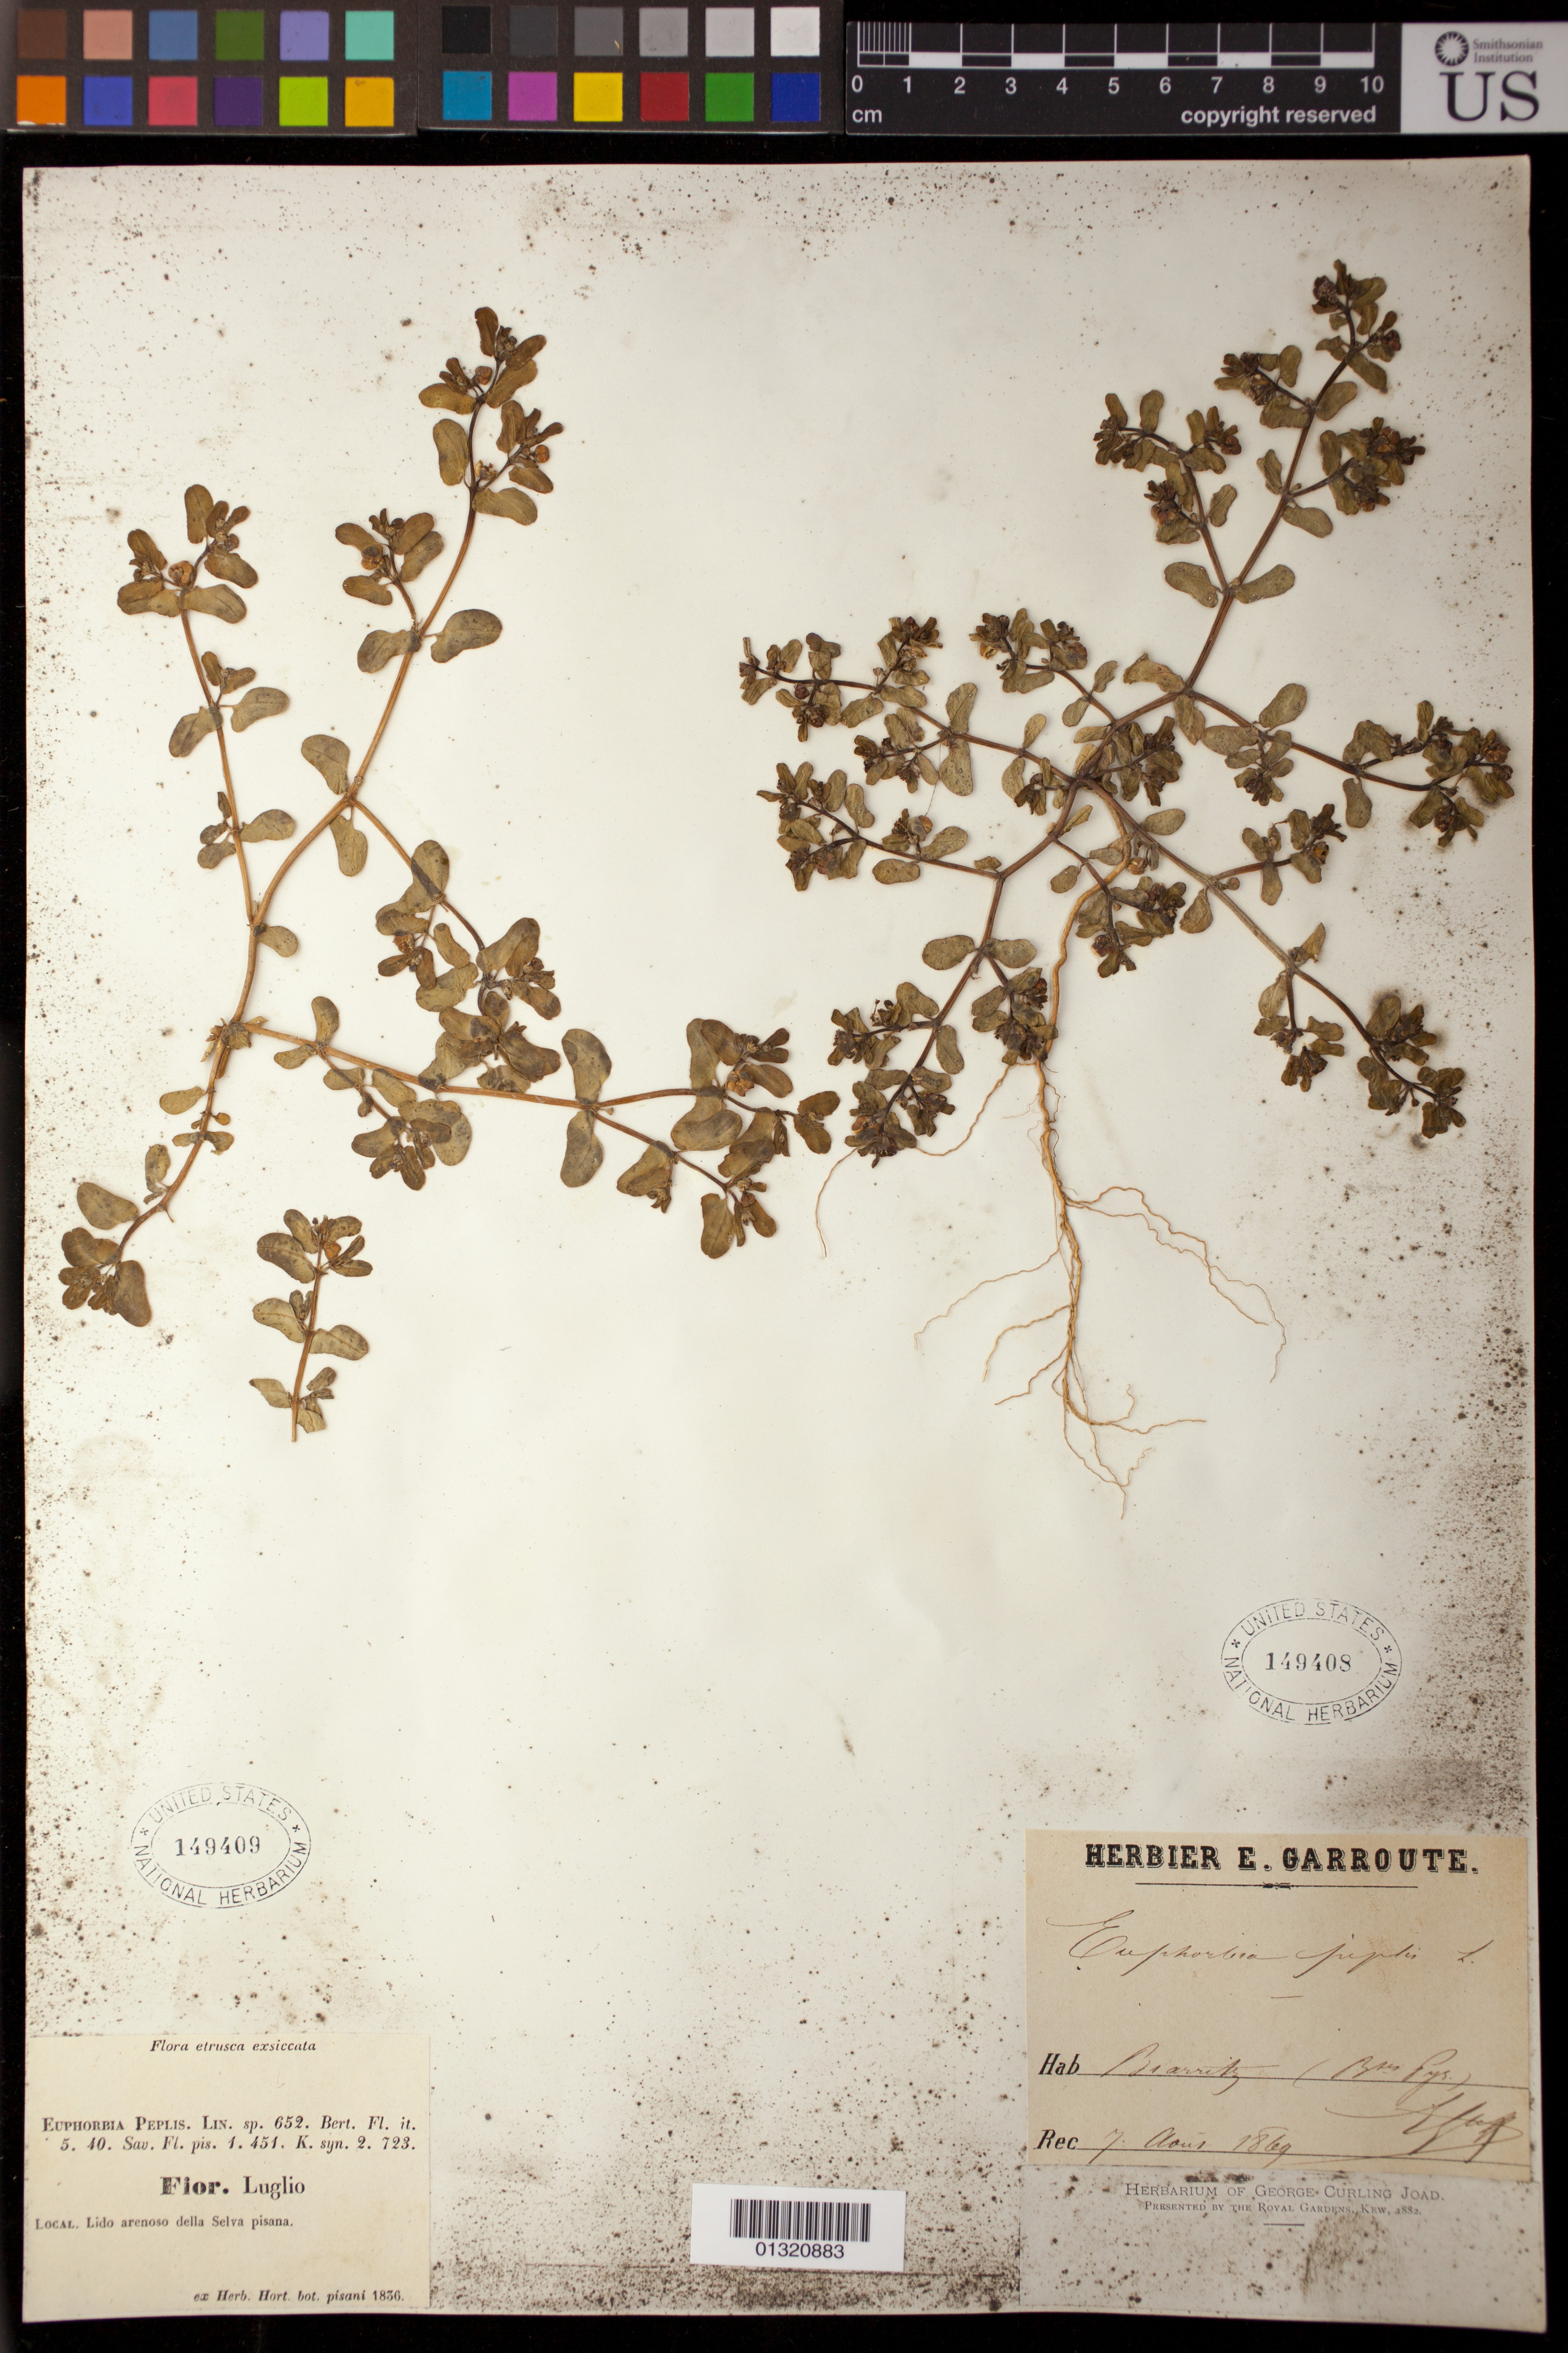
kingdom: Plantae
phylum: Tracheophyta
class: Magnoliopsida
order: Malpighiales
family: Euphorbiaceae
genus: Chamaesyce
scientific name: Chamaesyce peplis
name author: (L.) Prokh.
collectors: ex herb. E. Garroute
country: Italy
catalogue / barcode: US 149408